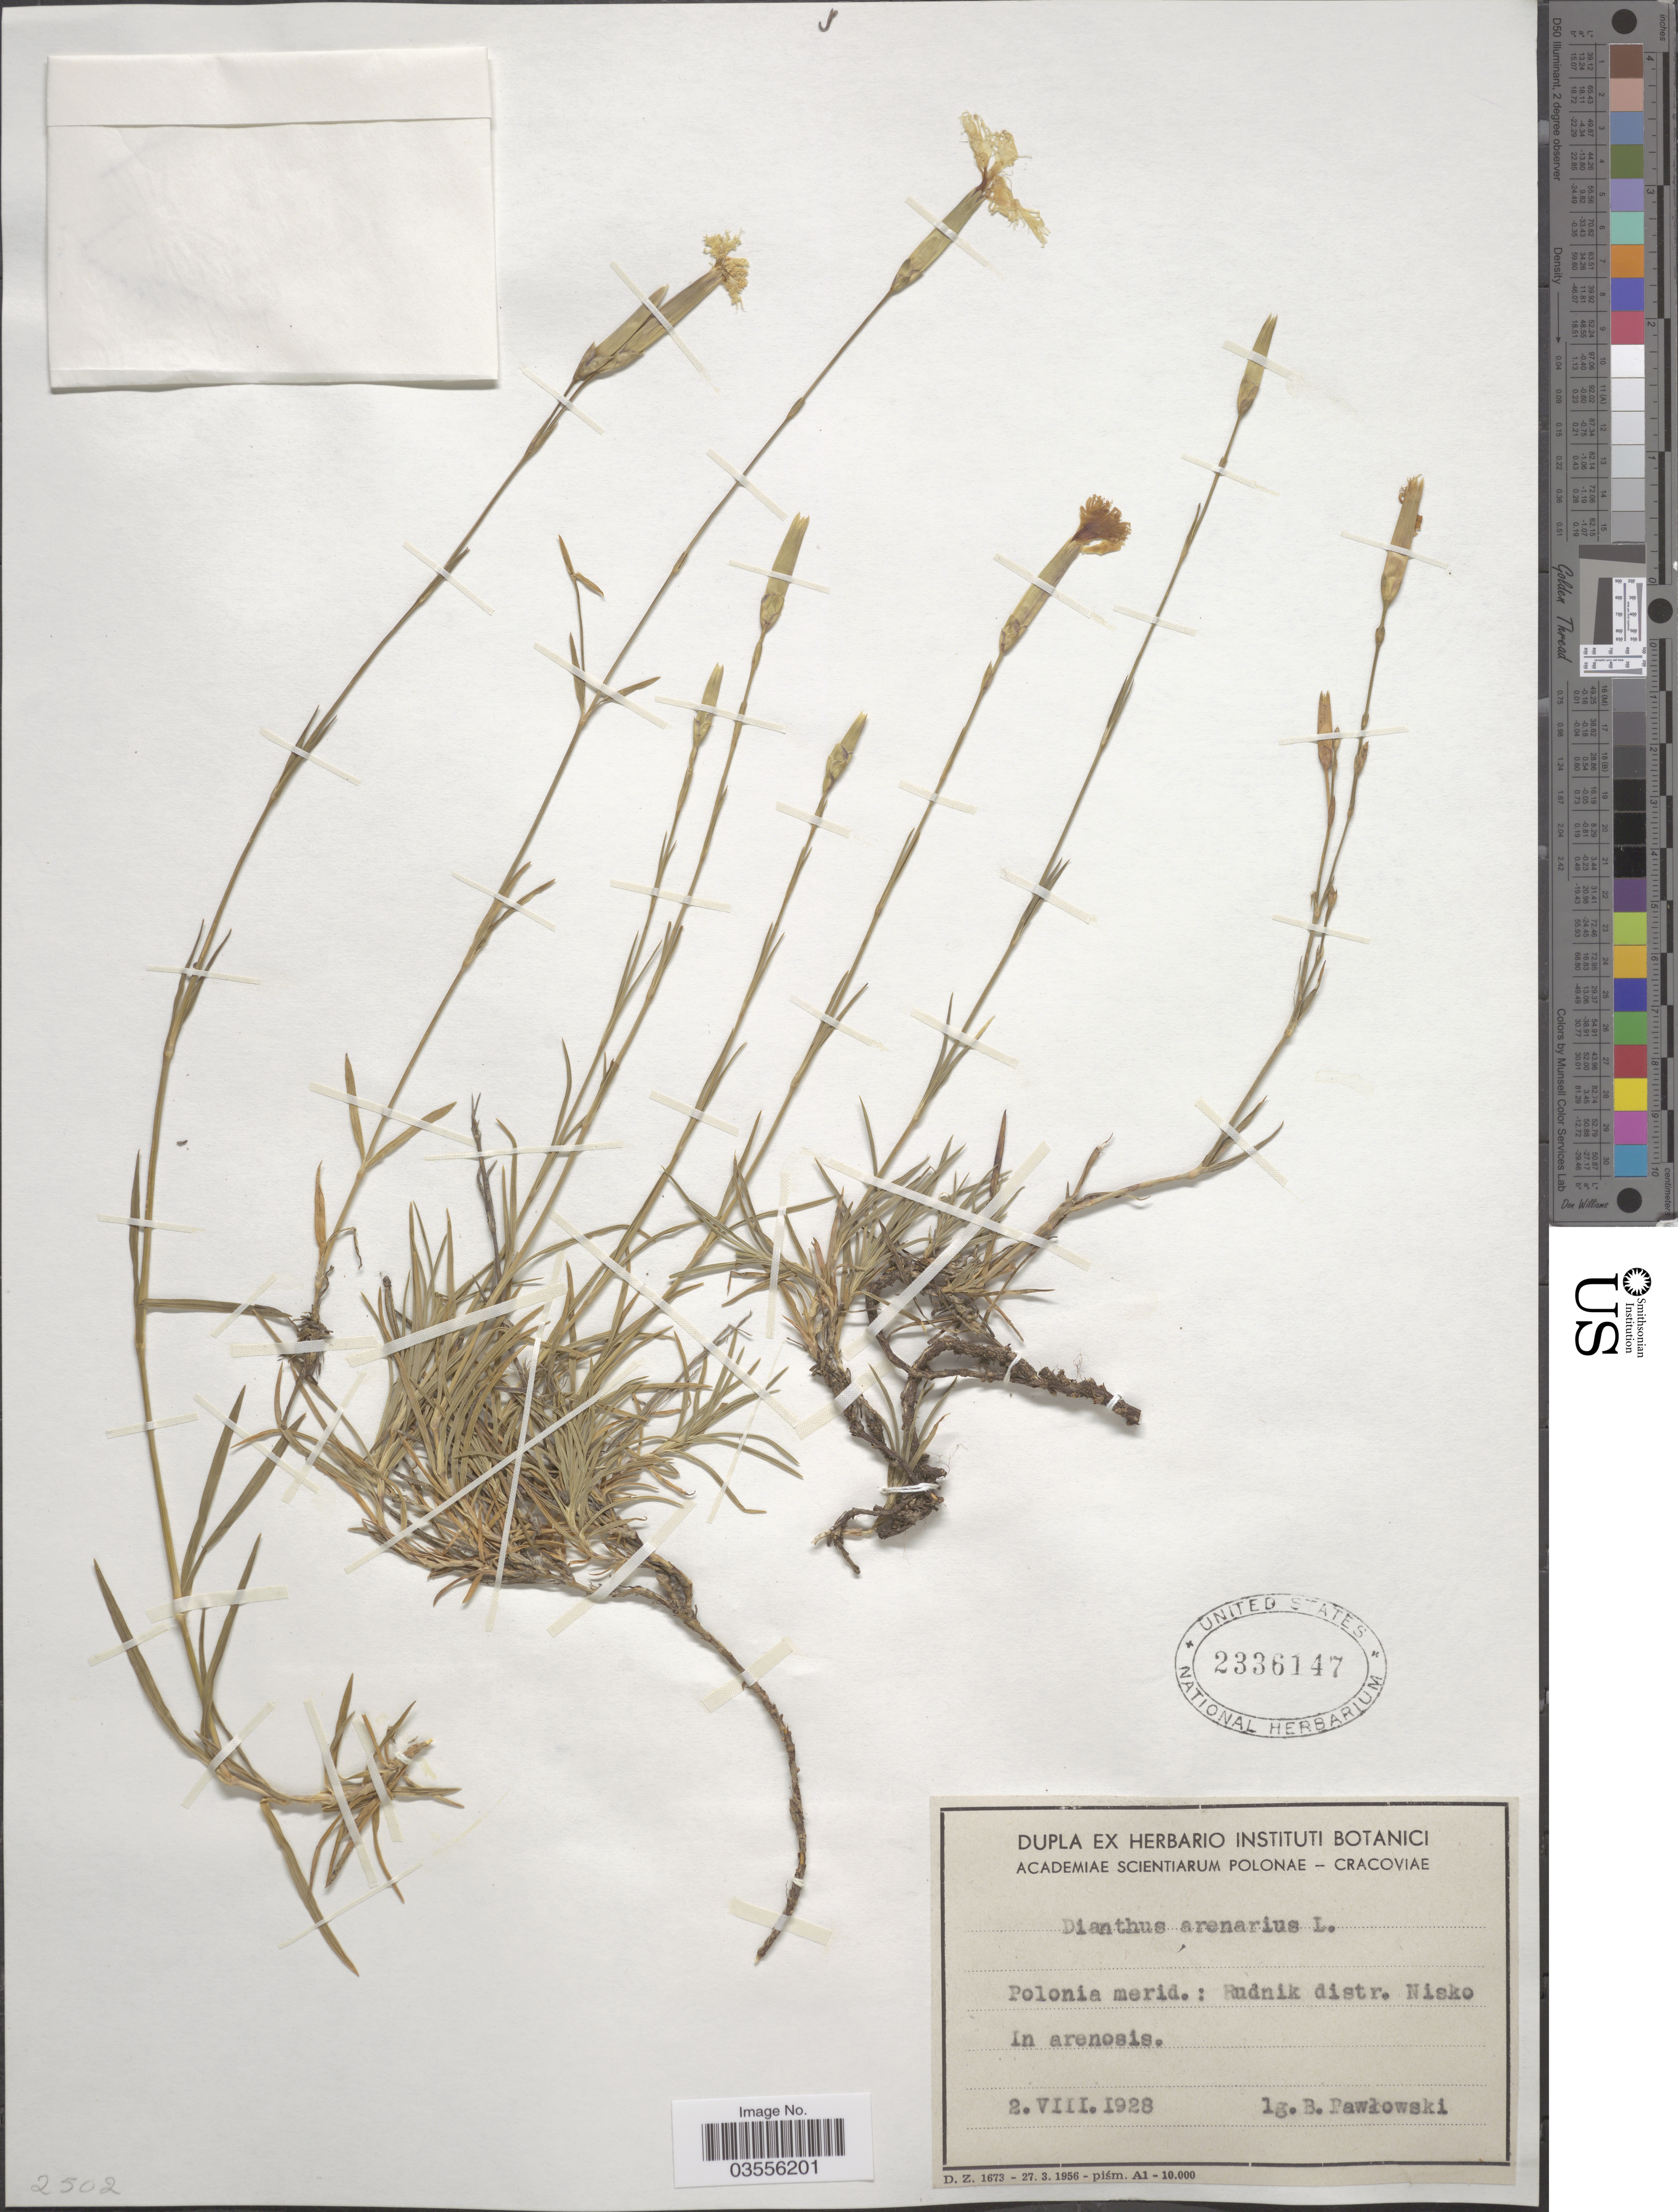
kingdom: Plantae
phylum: Tracheophyta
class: Magnoliopsida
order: Caryophyllales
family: Caryophyllaceae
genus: Dianthus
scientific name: Dianthus arenarius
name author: L.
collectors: B. Pawlowski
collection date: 1928-08-02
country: Poland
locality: Polonia merid.: Rudnik distr. Nisko.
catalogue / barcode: US 2336147